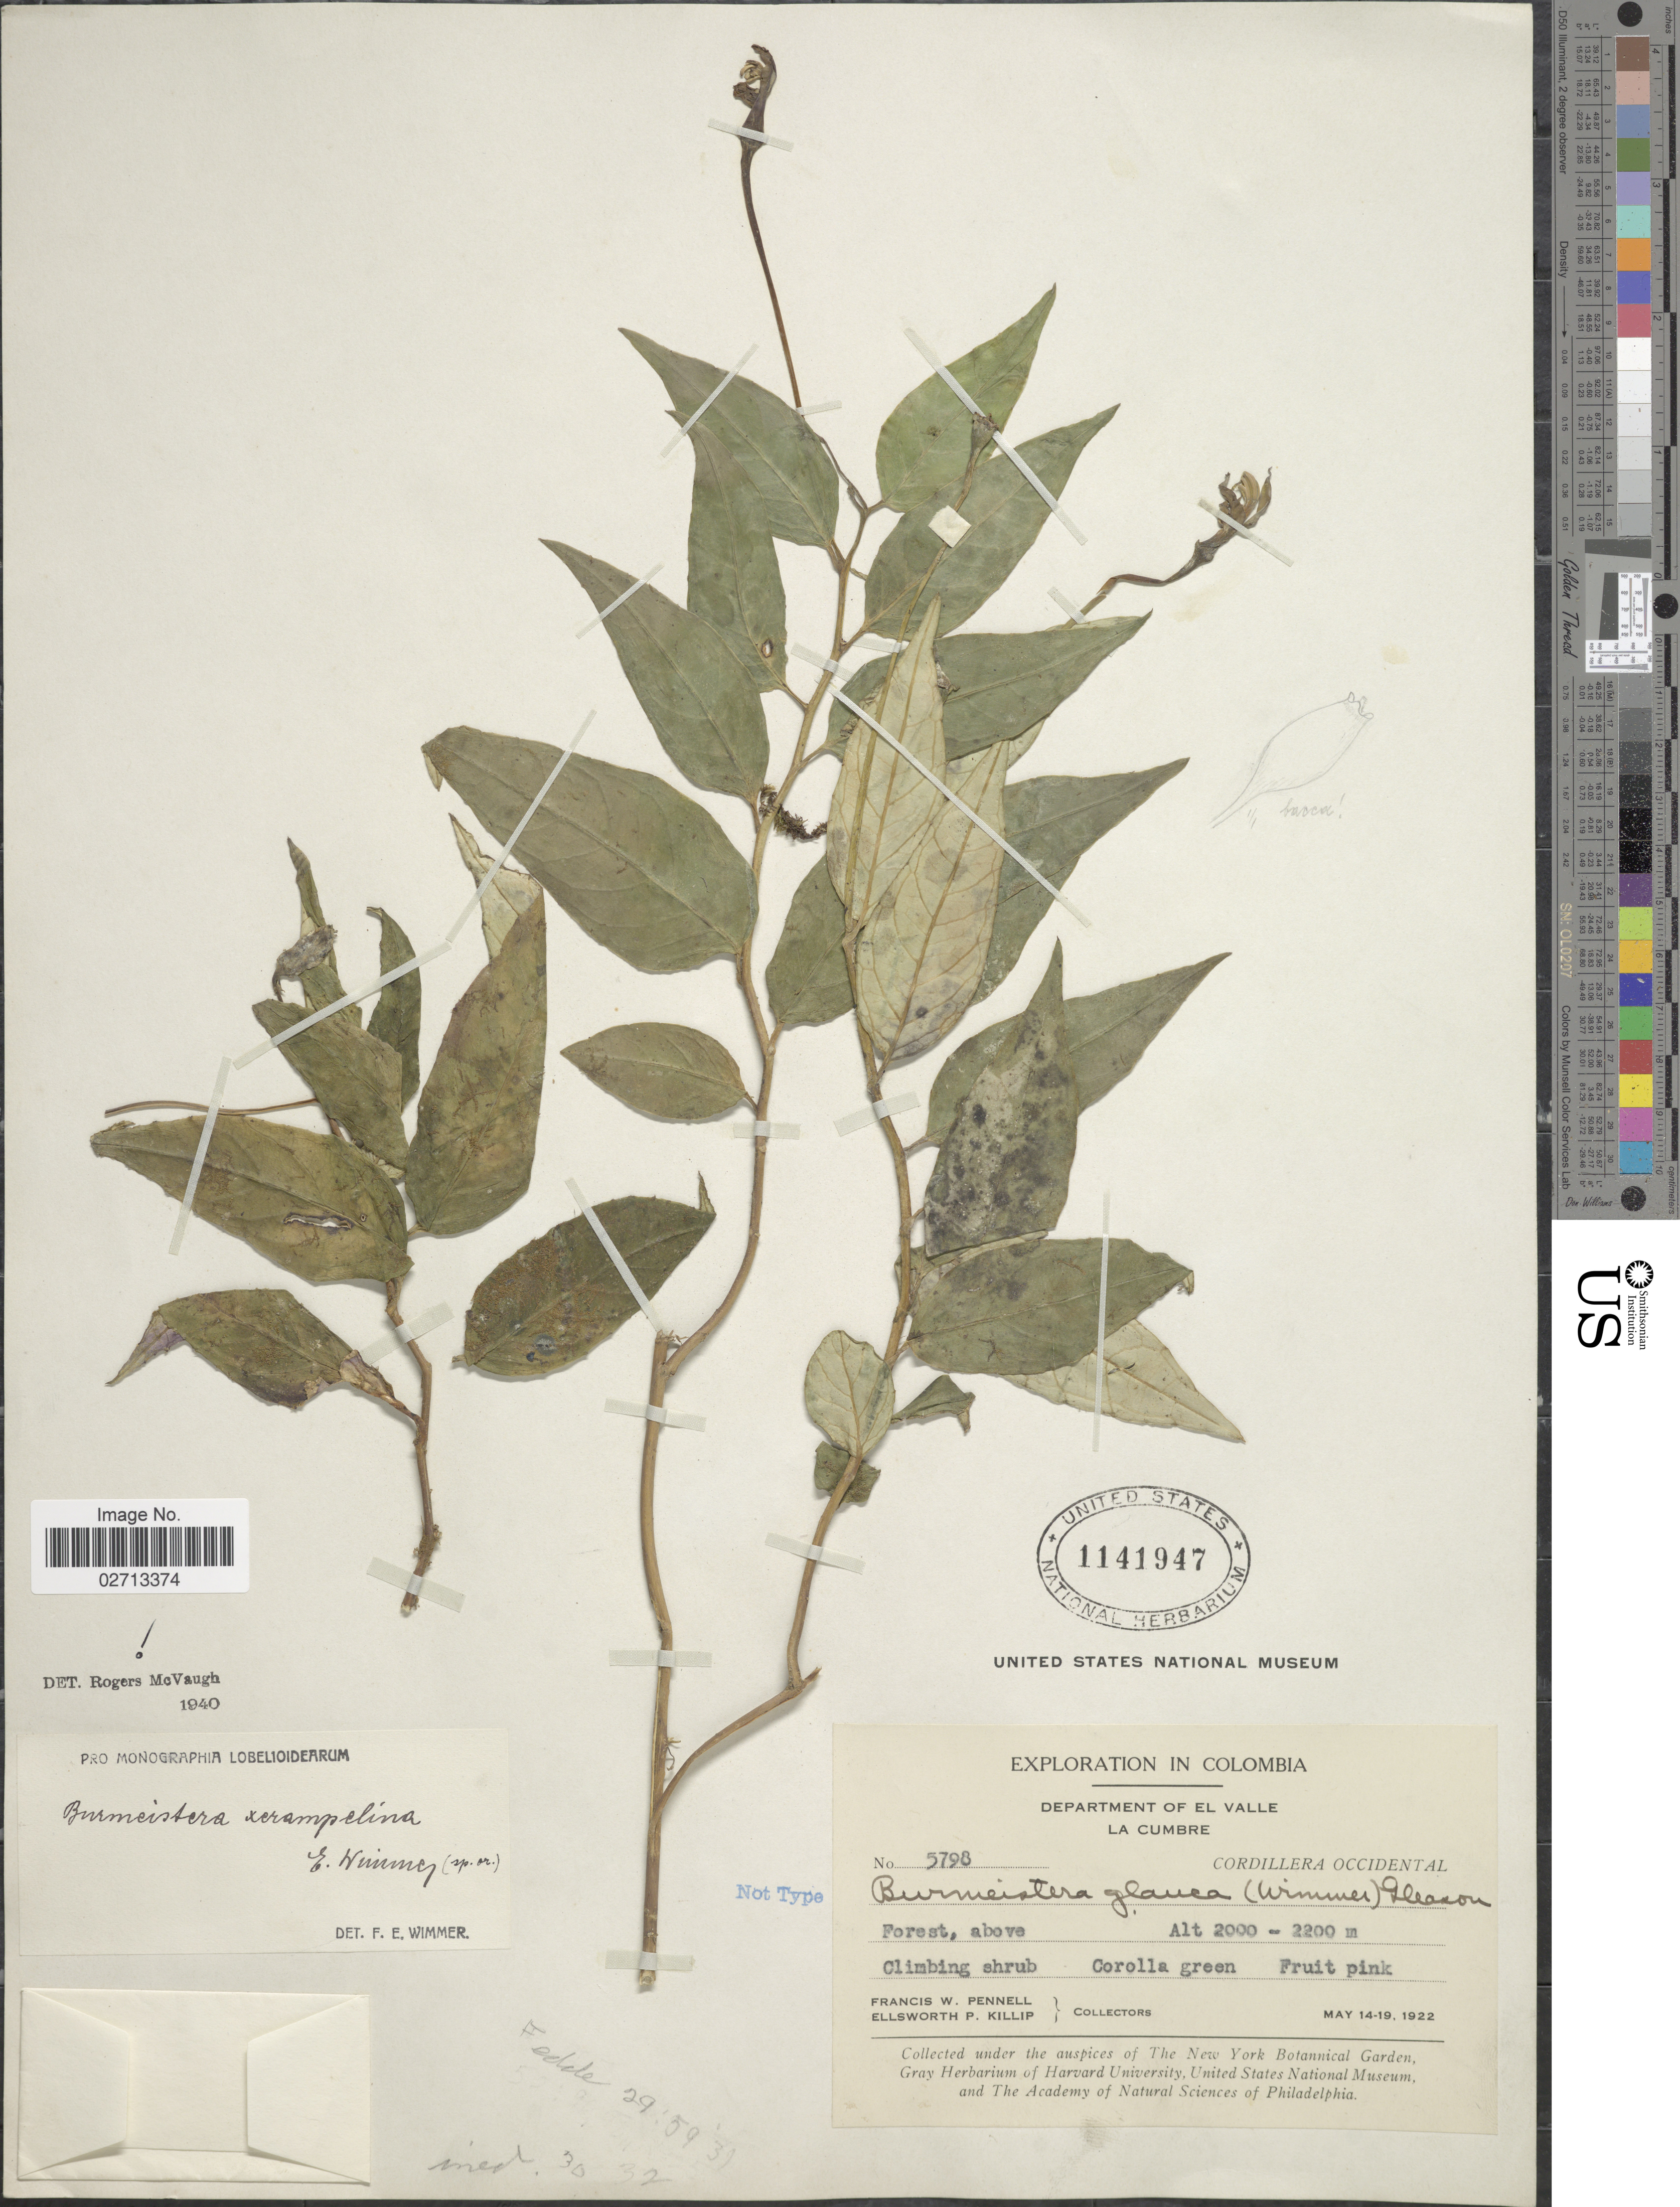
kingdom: Plantae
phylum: Tracheophyta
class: Magnoliopsida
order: Asterales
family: Campanulaceae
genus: Burmeistera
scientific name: Burmeistera xerampelina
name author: E. Wimm.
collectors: F. W. Pennell & E. P. Killip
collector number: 5798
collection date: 1922-05-14/1922-05-19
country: Colombia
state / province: Valle del Cauca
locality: Department of El Valle. La Cumbre. Cordillera Occidental.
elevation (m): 2000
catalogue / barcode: US 1141947